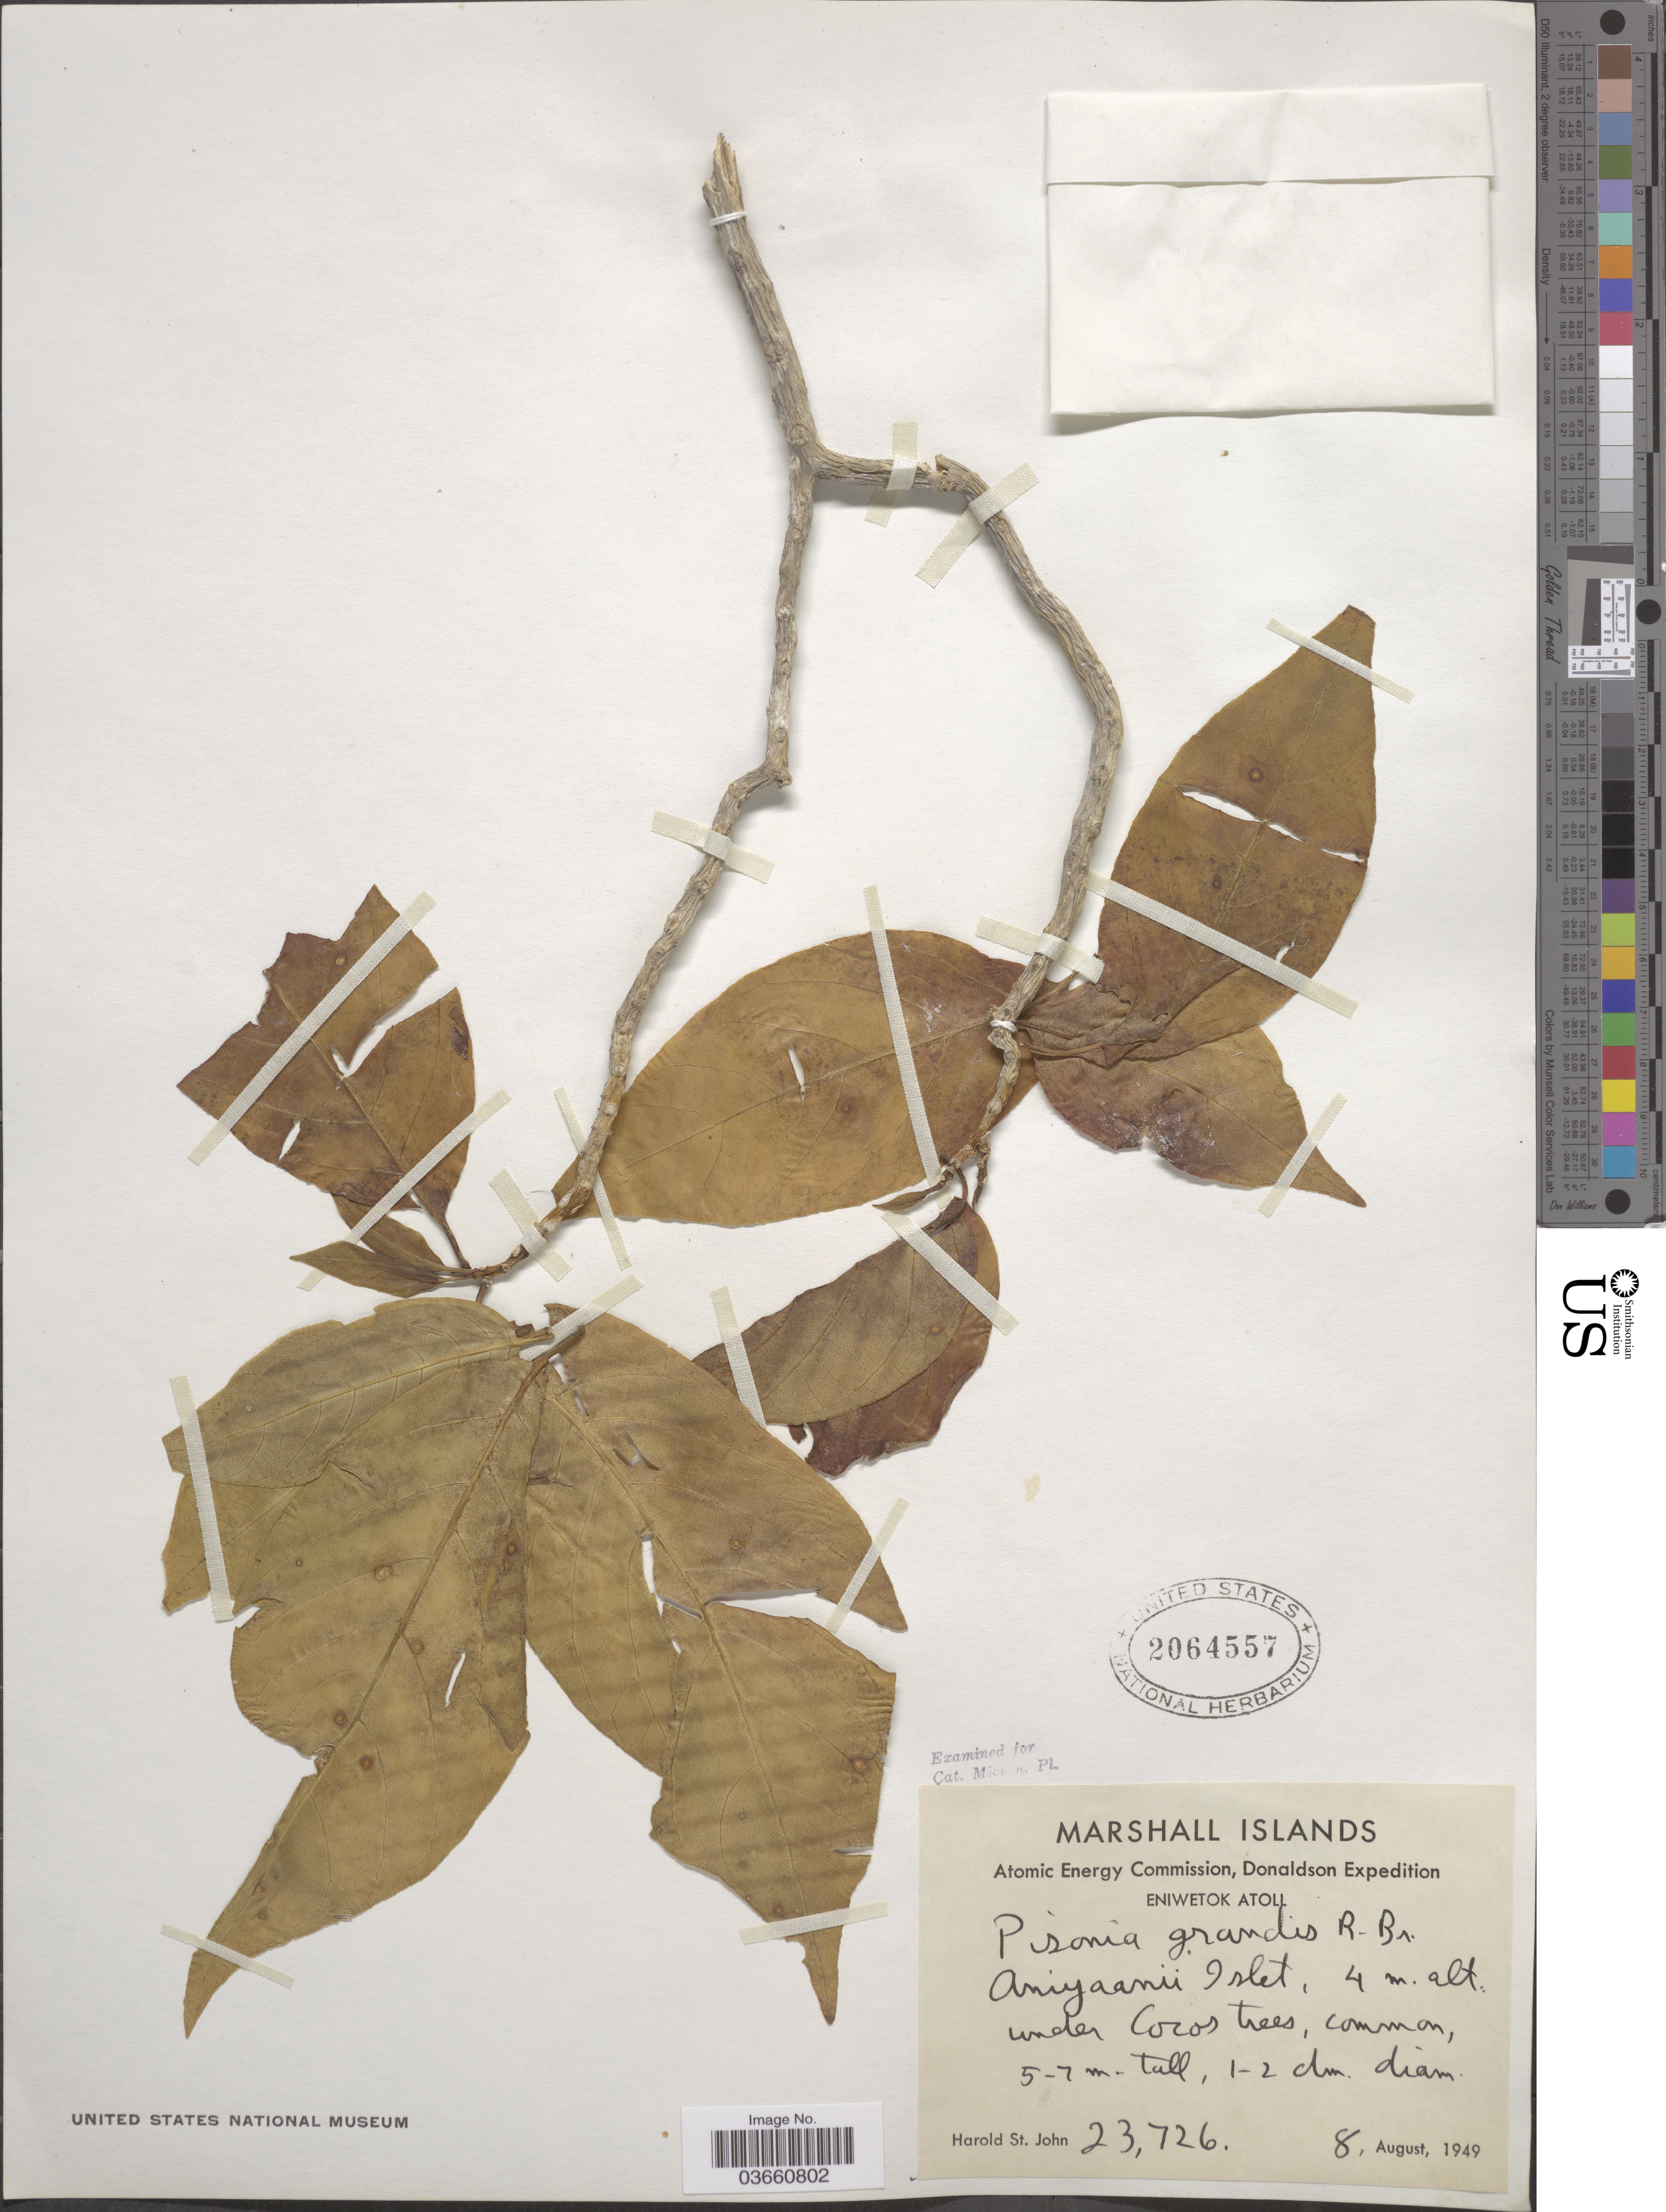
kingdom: Plantae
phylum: Tracheophyta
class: Magnoliopsida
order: Caryophyllales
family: Nyctaginaceae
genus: Pisonia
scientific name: Pisonia grandis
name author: R. Br.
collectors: H. St. John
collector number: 23726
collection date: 1949-08-08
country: Marshall Islands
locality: Eniwetok Atoll. Aniyaanii Islet.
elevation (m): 4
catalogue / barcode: US 2064557